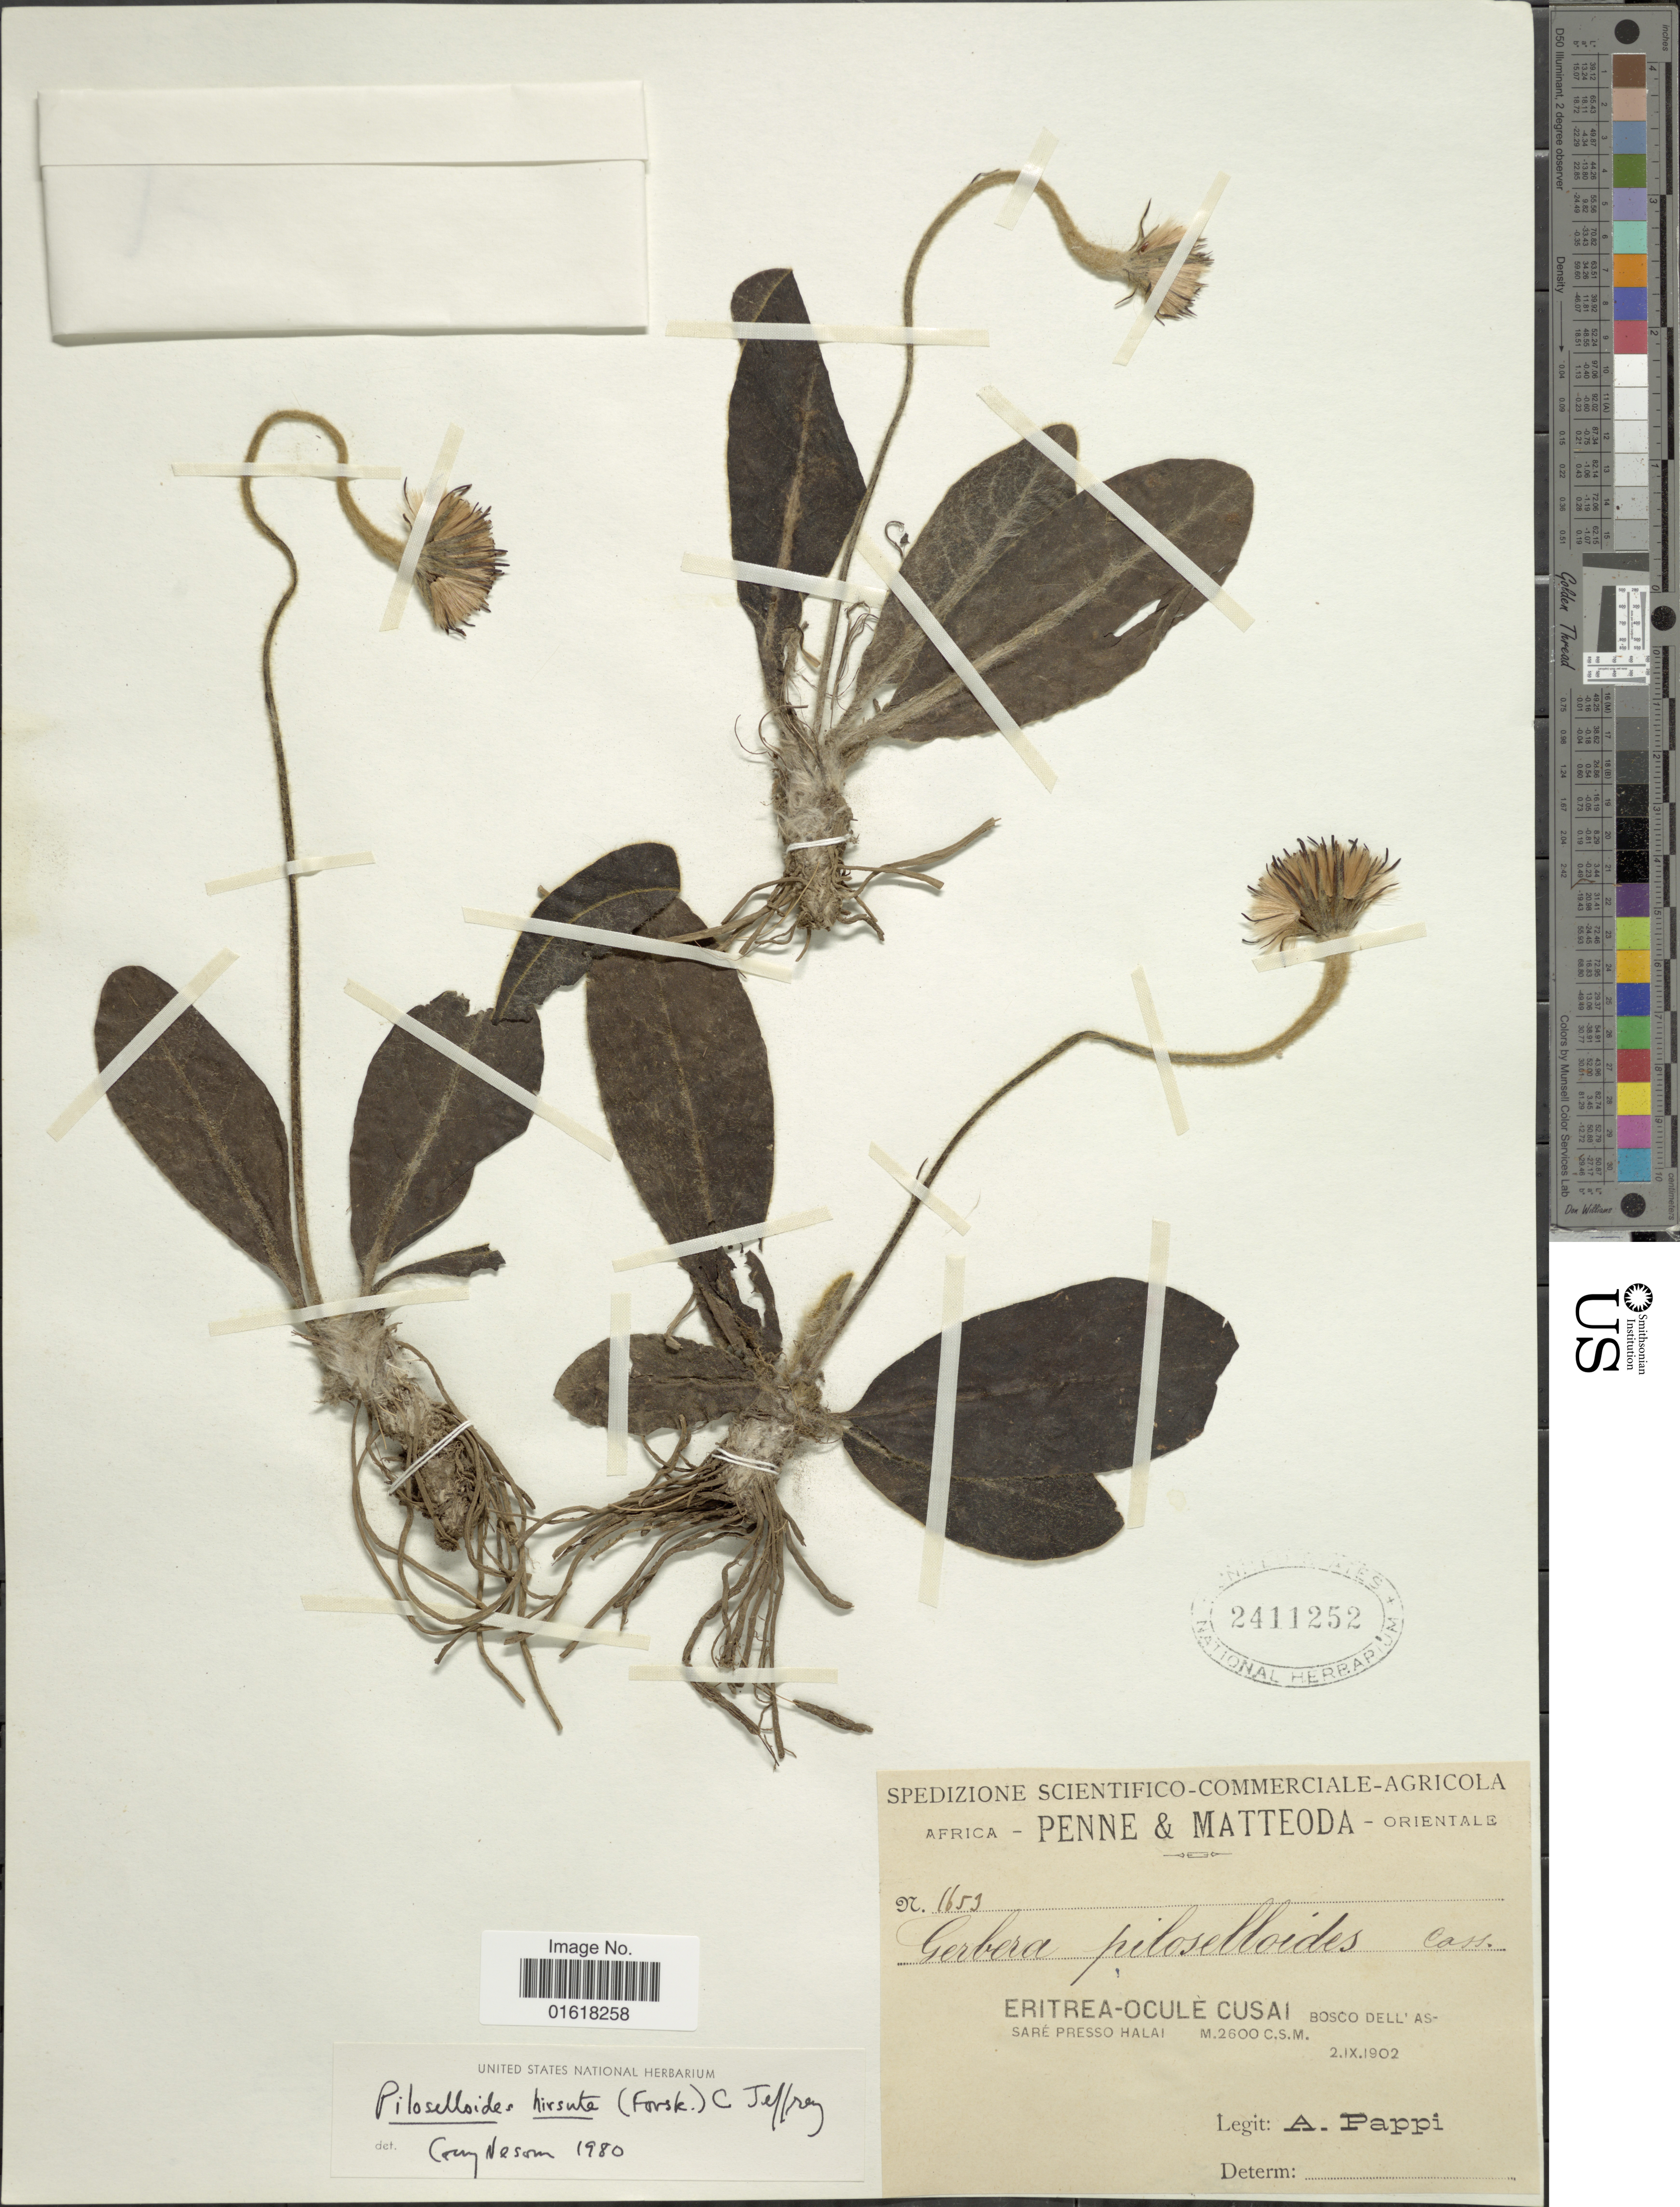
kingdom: Plantae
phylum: Tracheophyta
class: Magnoliopsida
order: Asterales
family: Asteraceae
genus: Piloselloides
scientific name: Piloselloides hirsuta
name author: (Forssk.) C. Jeffrey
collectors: A. Pappi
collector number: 1653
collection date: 1902-09-02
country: Eritrea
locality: Eritrea-Oculè cusai. Bosco dell' Assaré Presso Halai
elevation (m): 2600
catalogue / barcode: US 2411252